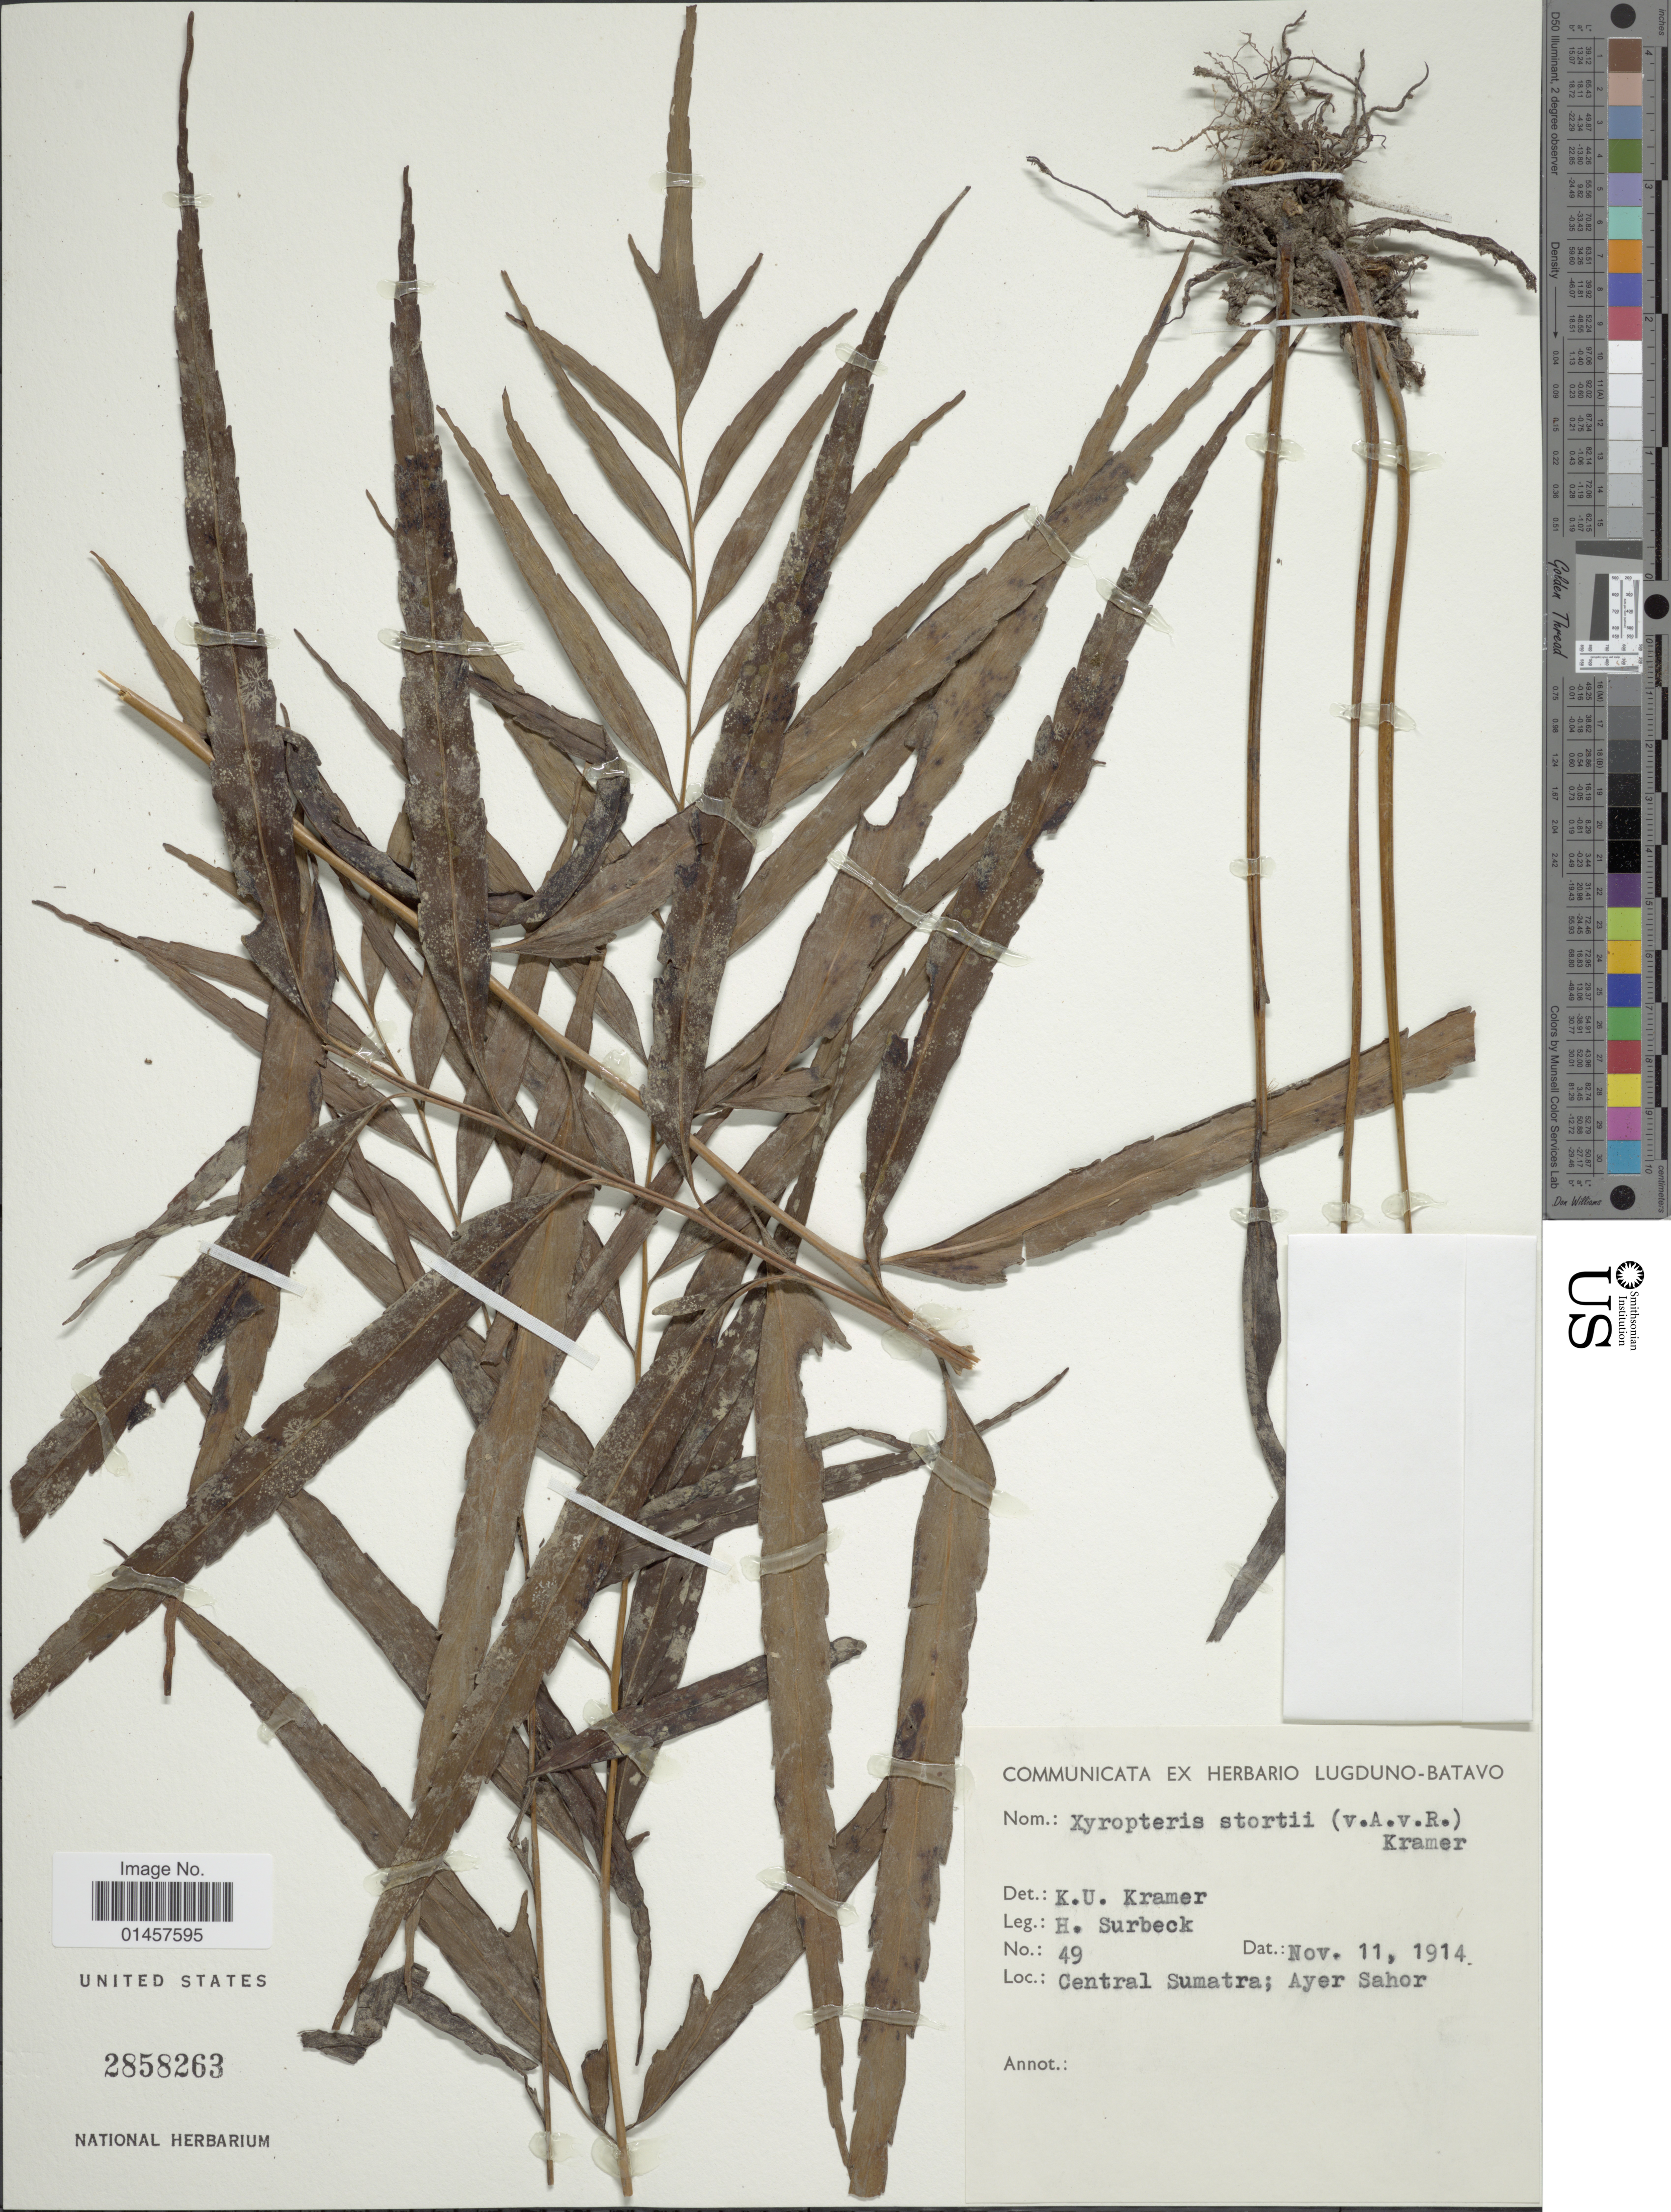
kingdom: Plantae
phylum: Tracheophyta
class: Polypodiopsida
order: Polypodiales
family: Lindsaeaceae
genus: Xyropteris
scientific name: Xyropteris stortii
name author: (Alderw.) K.U. Kramer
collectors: H. Surbeck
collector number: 49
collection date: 1914-11-11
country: Indonesia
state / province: Sumatra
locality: Central Sumatra; Ayer Sahor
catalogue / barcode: US 2858263